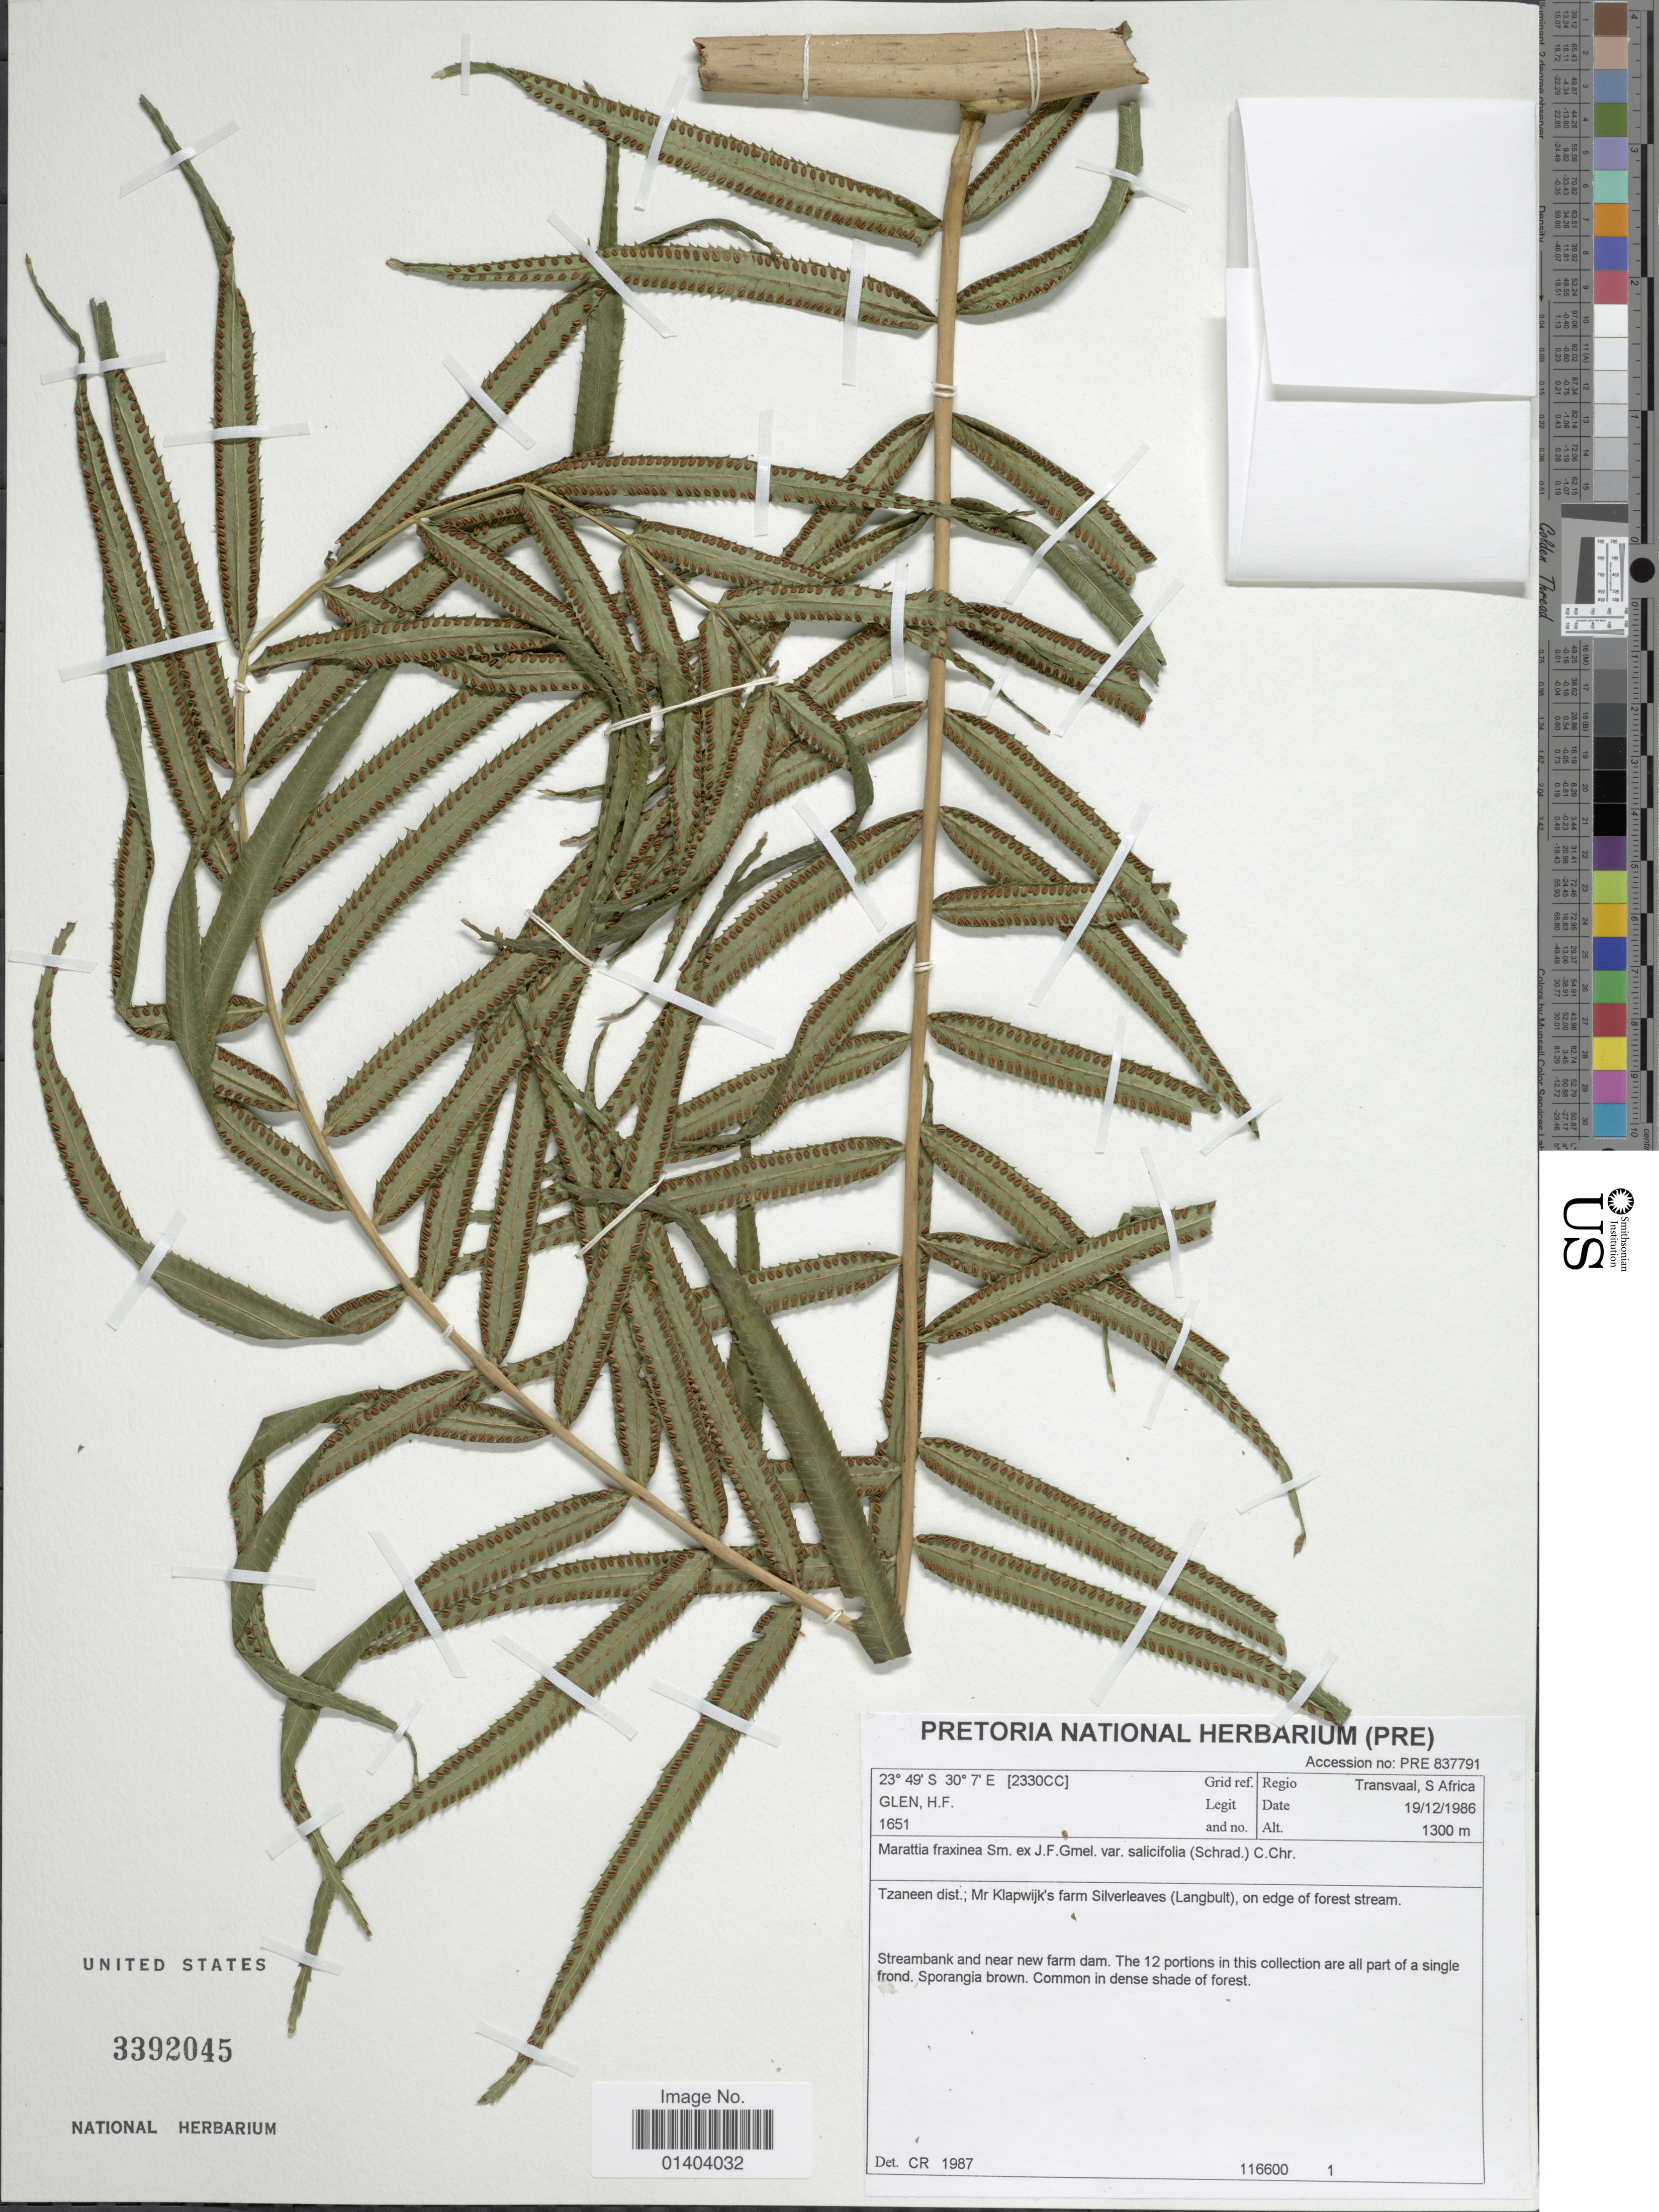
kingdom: Plantae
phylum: Tracheophyta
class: Polypodiopsida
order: Marattiales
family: Marattiaceae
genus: Ptisana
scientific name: Ptisana fraxinea var. salicifolia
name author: (Schrad.) Murdock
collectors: H. F. Glen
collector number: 1651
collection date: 1986-12-19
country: South Africa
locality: Transvaal, Tzaneen dist; Mr Klapwijk's farm Silverleaves (Langbult), on edge of forest stream. Streambank and near new farm dam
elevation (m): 1300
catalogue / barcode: US 3392045